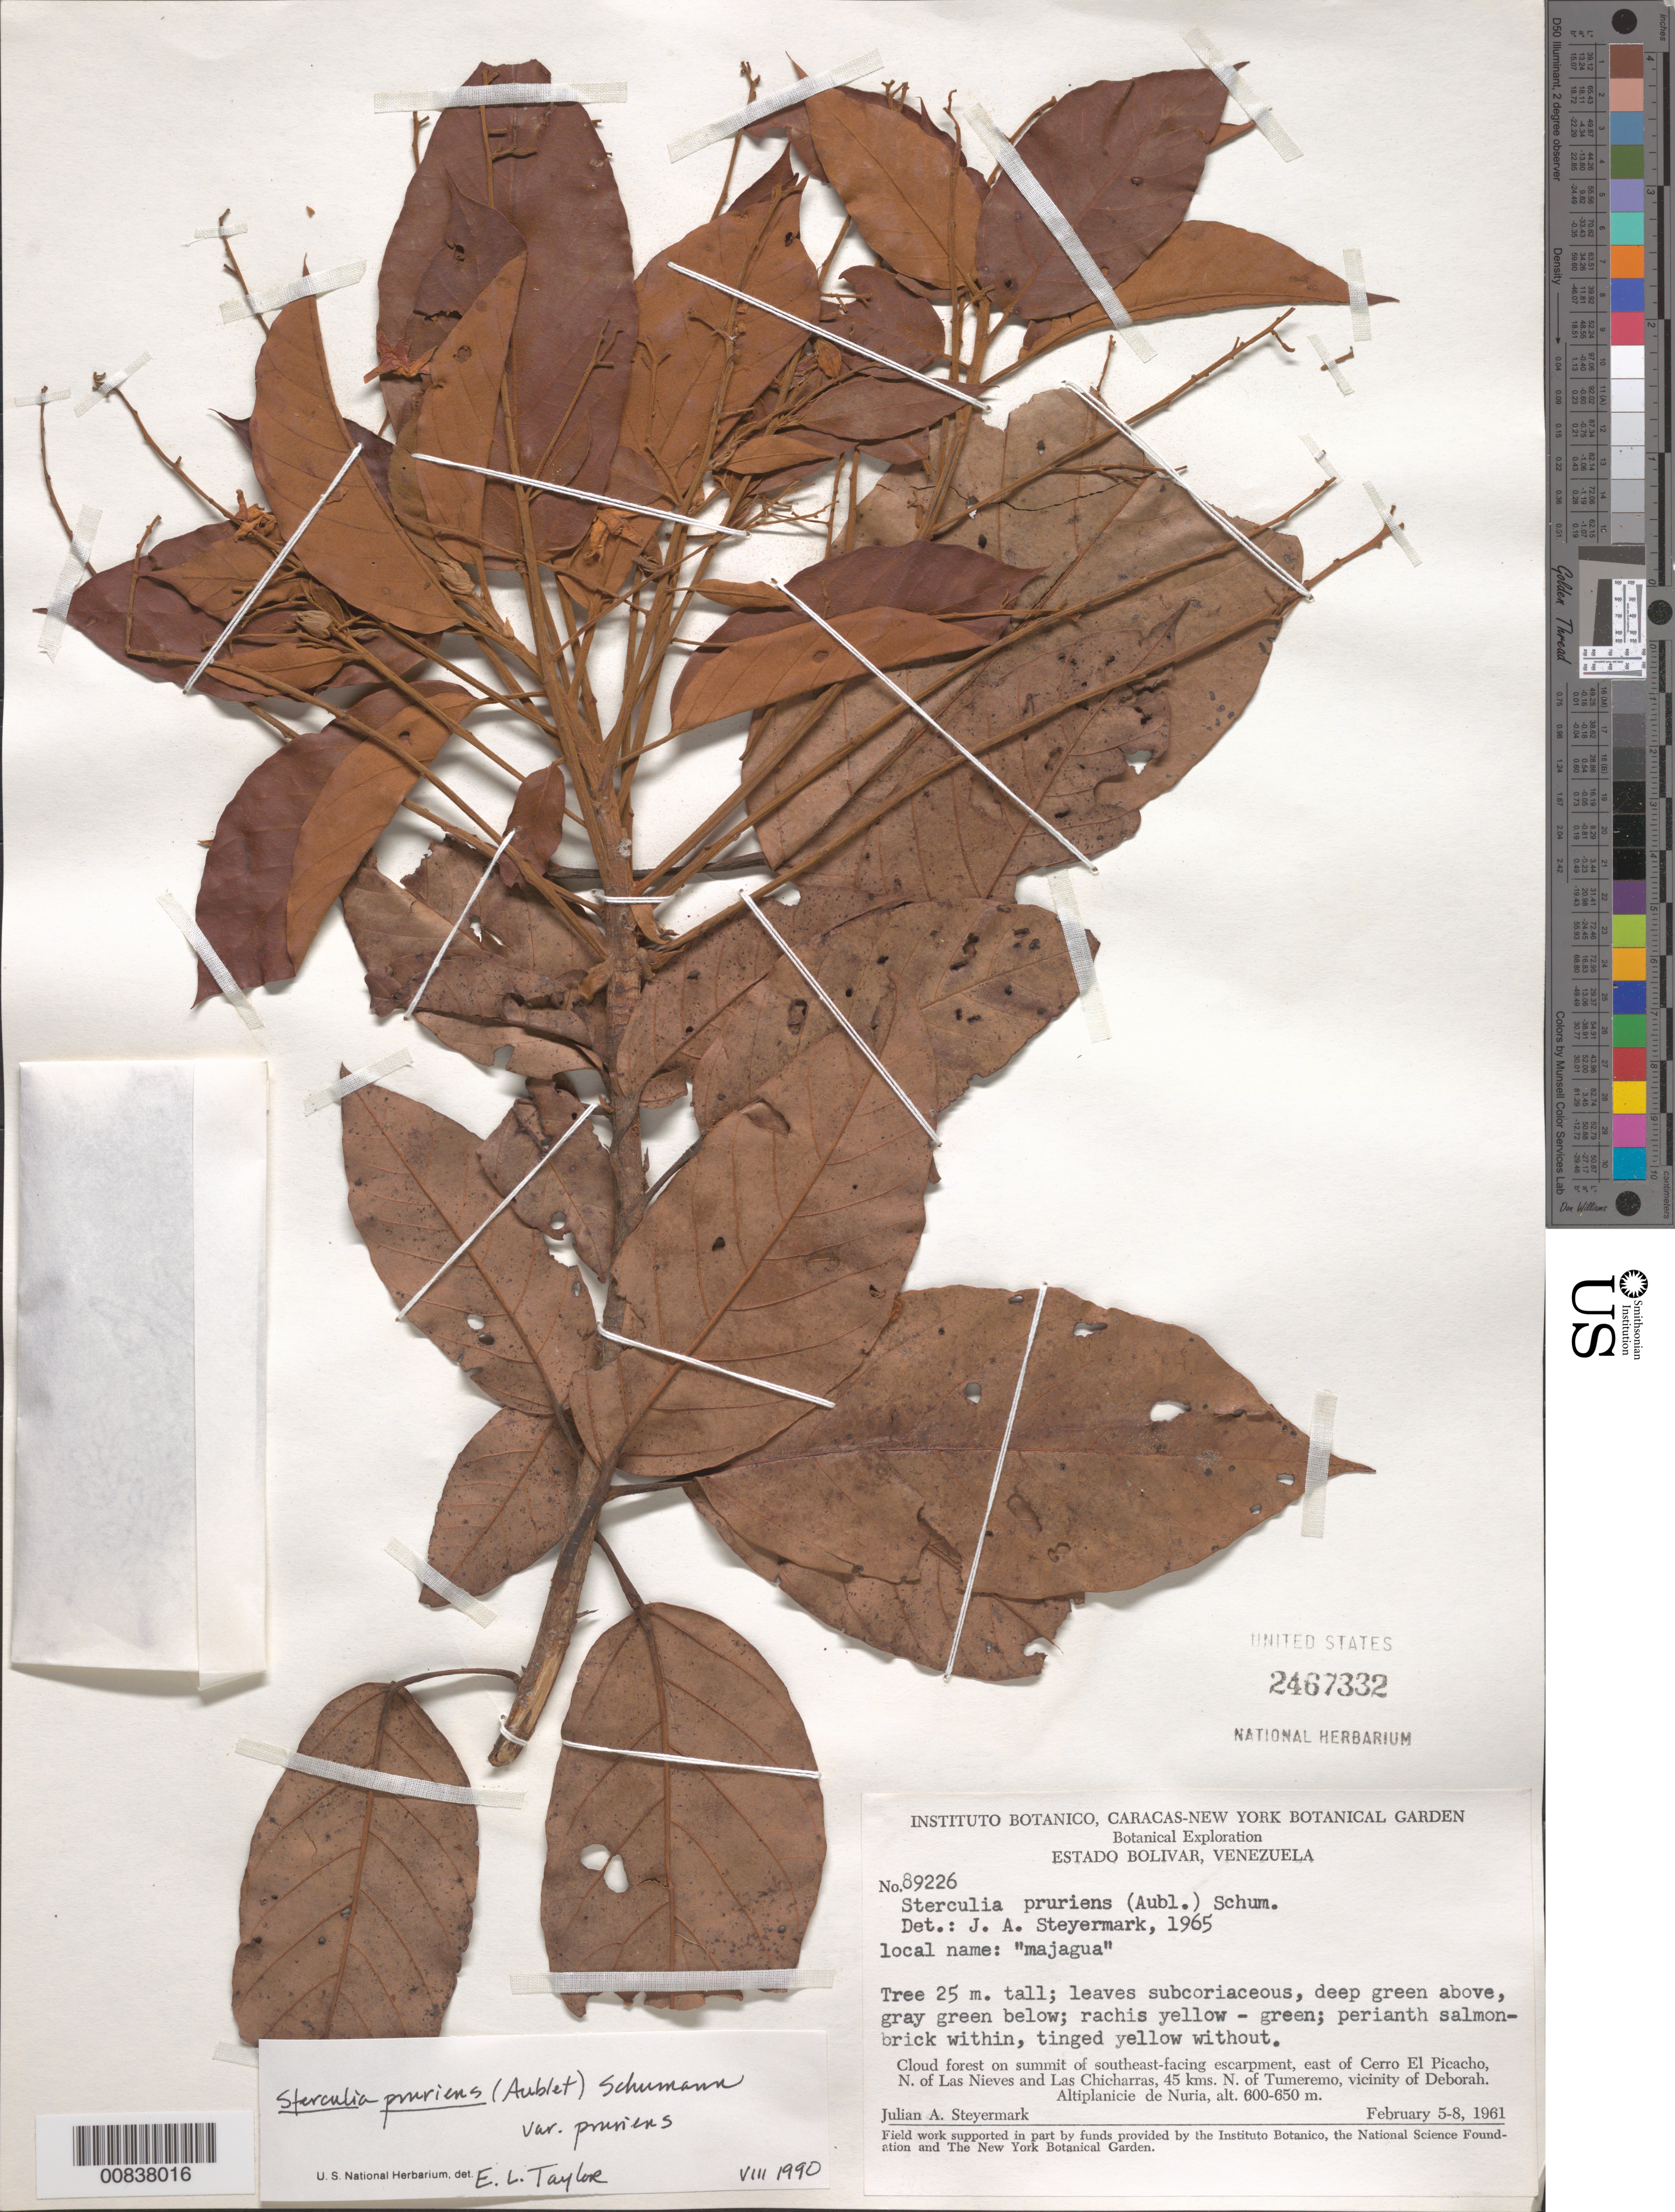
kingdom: Plantae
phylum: Tracheophyta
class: Magnoliopsida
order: Malvales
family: Malvaceae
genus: Sterculia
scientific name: Sterculia pruriens var. pruriens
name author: (Aubl.) K. Schum.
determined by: Taylor, E. L.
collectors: J. Steyermark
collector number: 89226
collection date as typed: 5-Feb-61 to 8-Feb-61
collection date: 1961-02-05/1961-02-08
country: Venezuela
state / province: Bolívar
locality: Cerro El Picacho, E of, N of Las Nieves & Las Chicharras, 45 km N of Tumeremo; vic of Deborah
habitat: Cloud forest on summit of southeast-facing escarpment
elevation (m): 600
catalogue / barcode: US 2467332